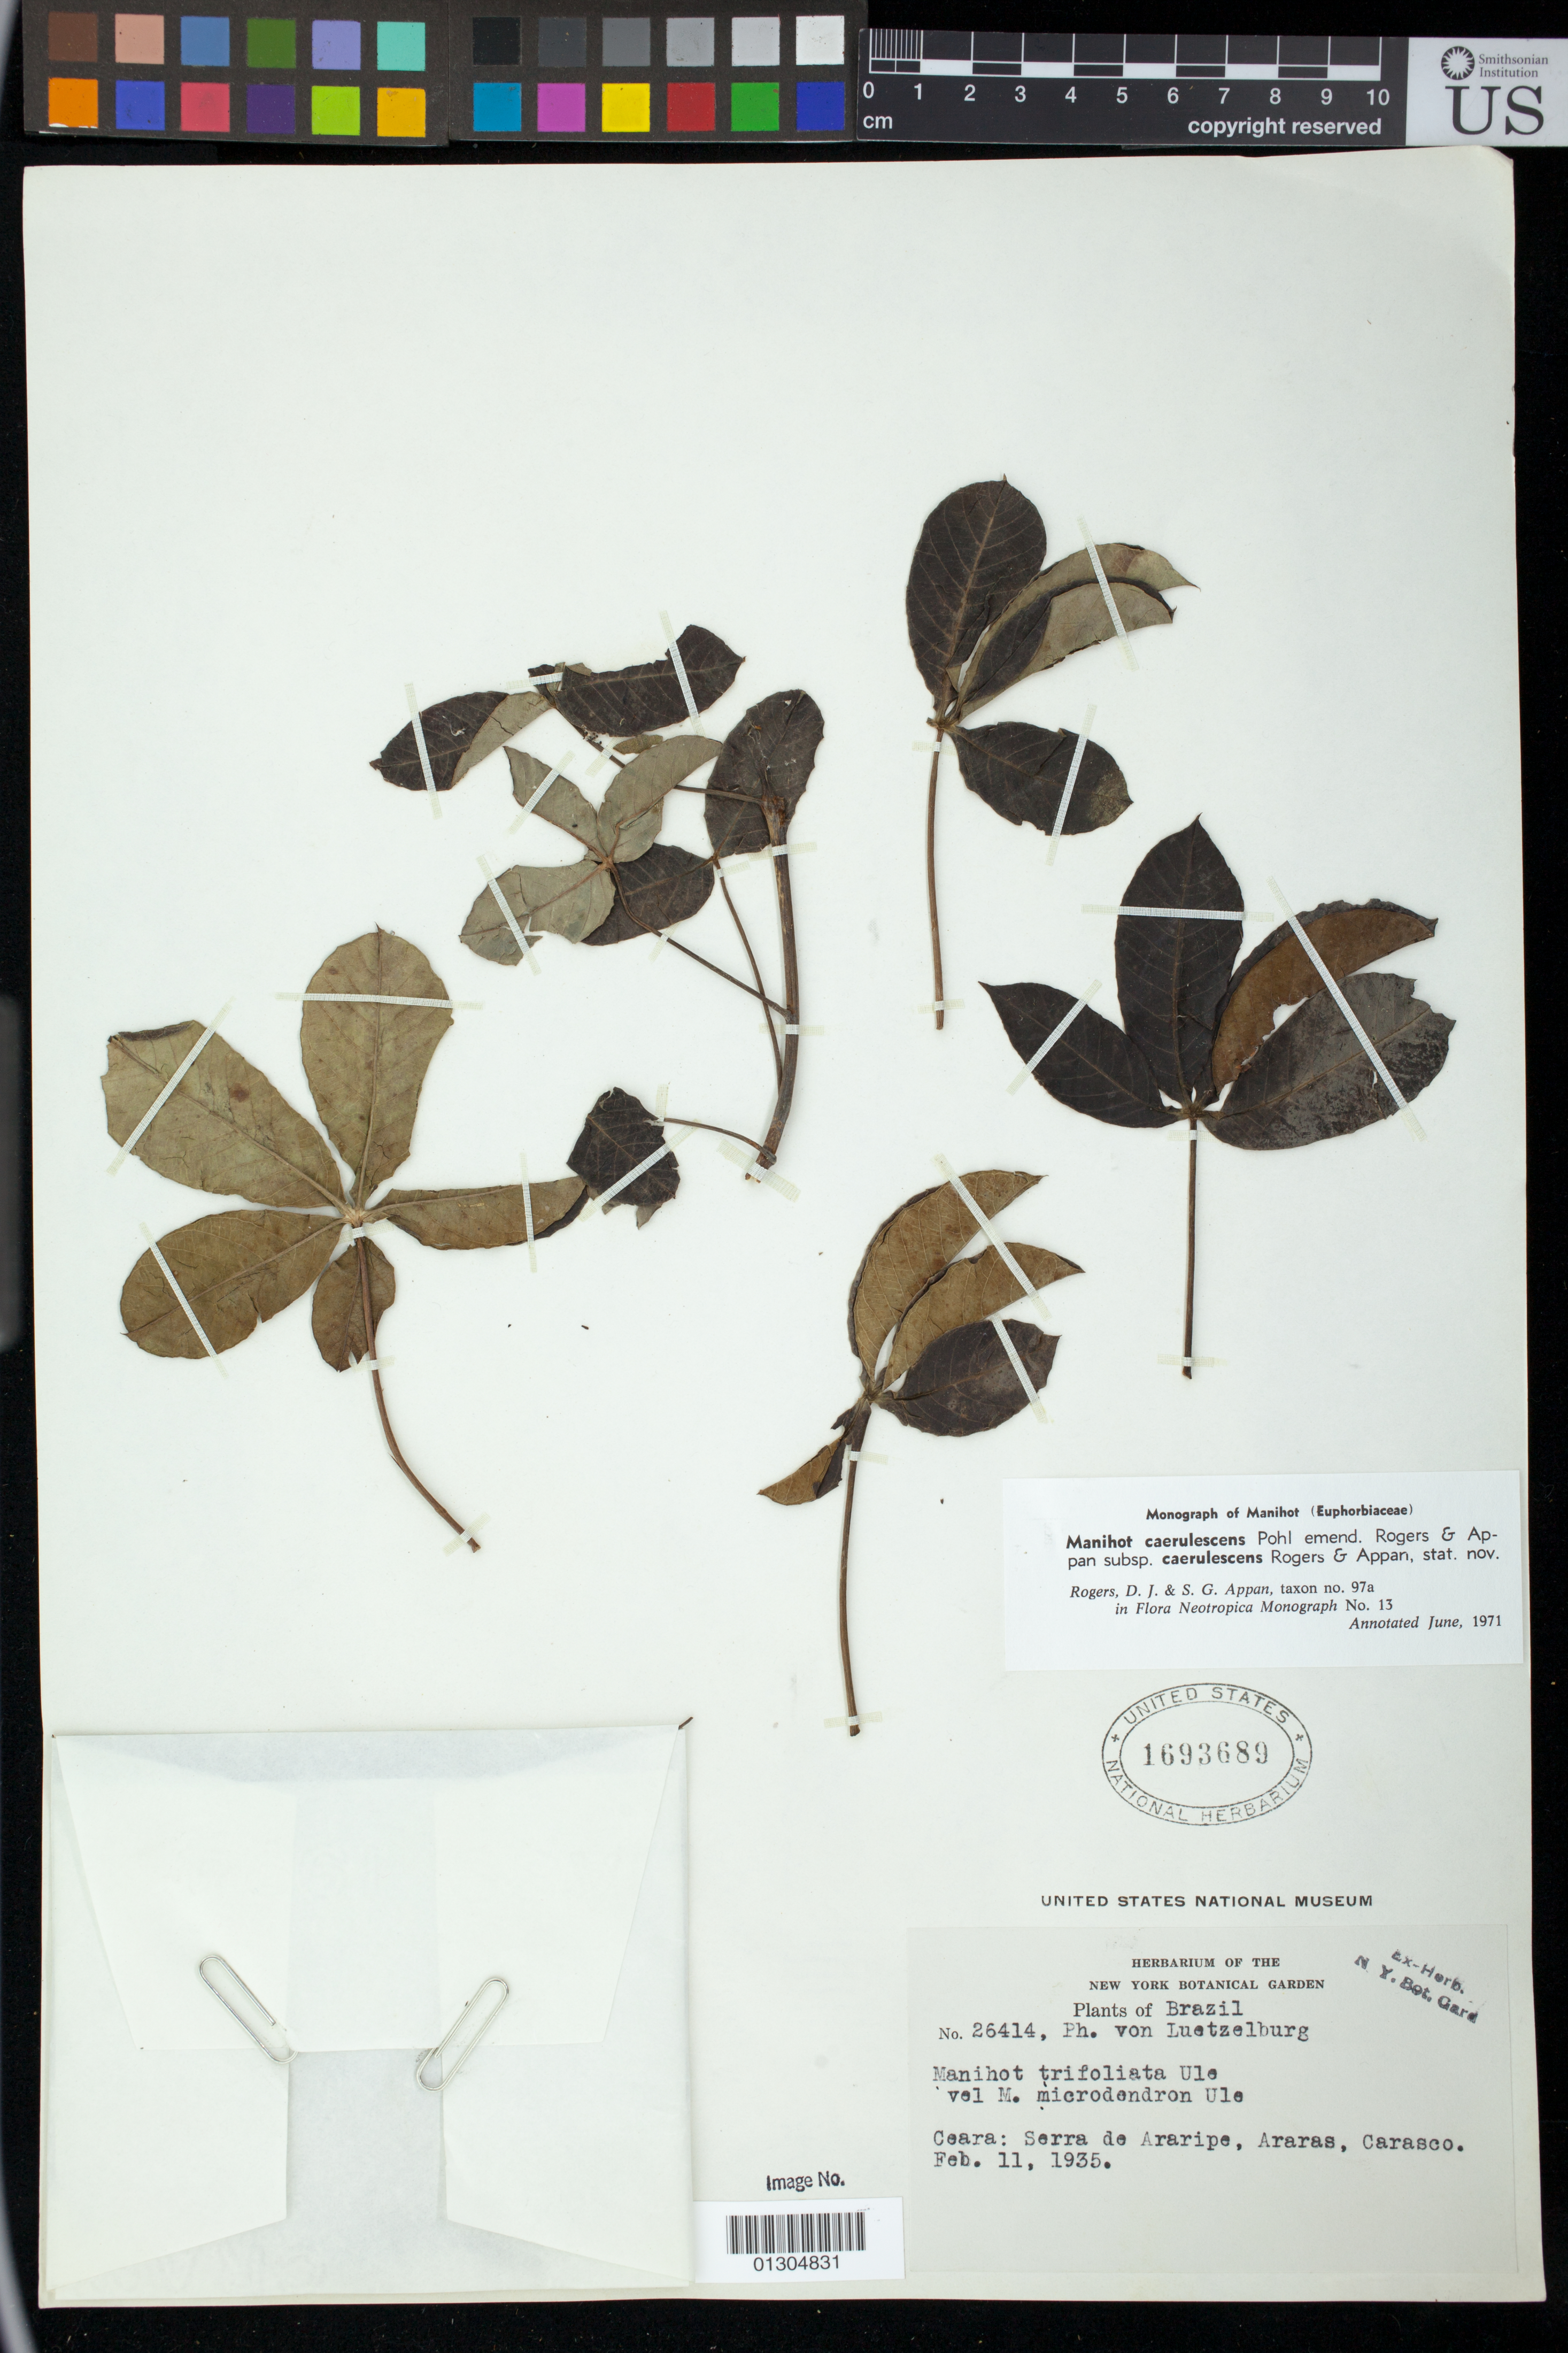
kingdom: Plantae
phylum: Tracheophyta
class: Magnoliopsida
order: Malpighiales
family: Euphorbiaceae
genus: Manihot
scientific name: Manihot caerulescens subsp. caerulescens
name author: Pohl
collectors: P. von Luetzelburg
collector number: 26414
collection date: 1935-02-11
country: Brazil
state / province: Ceará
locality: Serra de Araripe, Araras, Carasco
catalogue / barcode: US 1693689